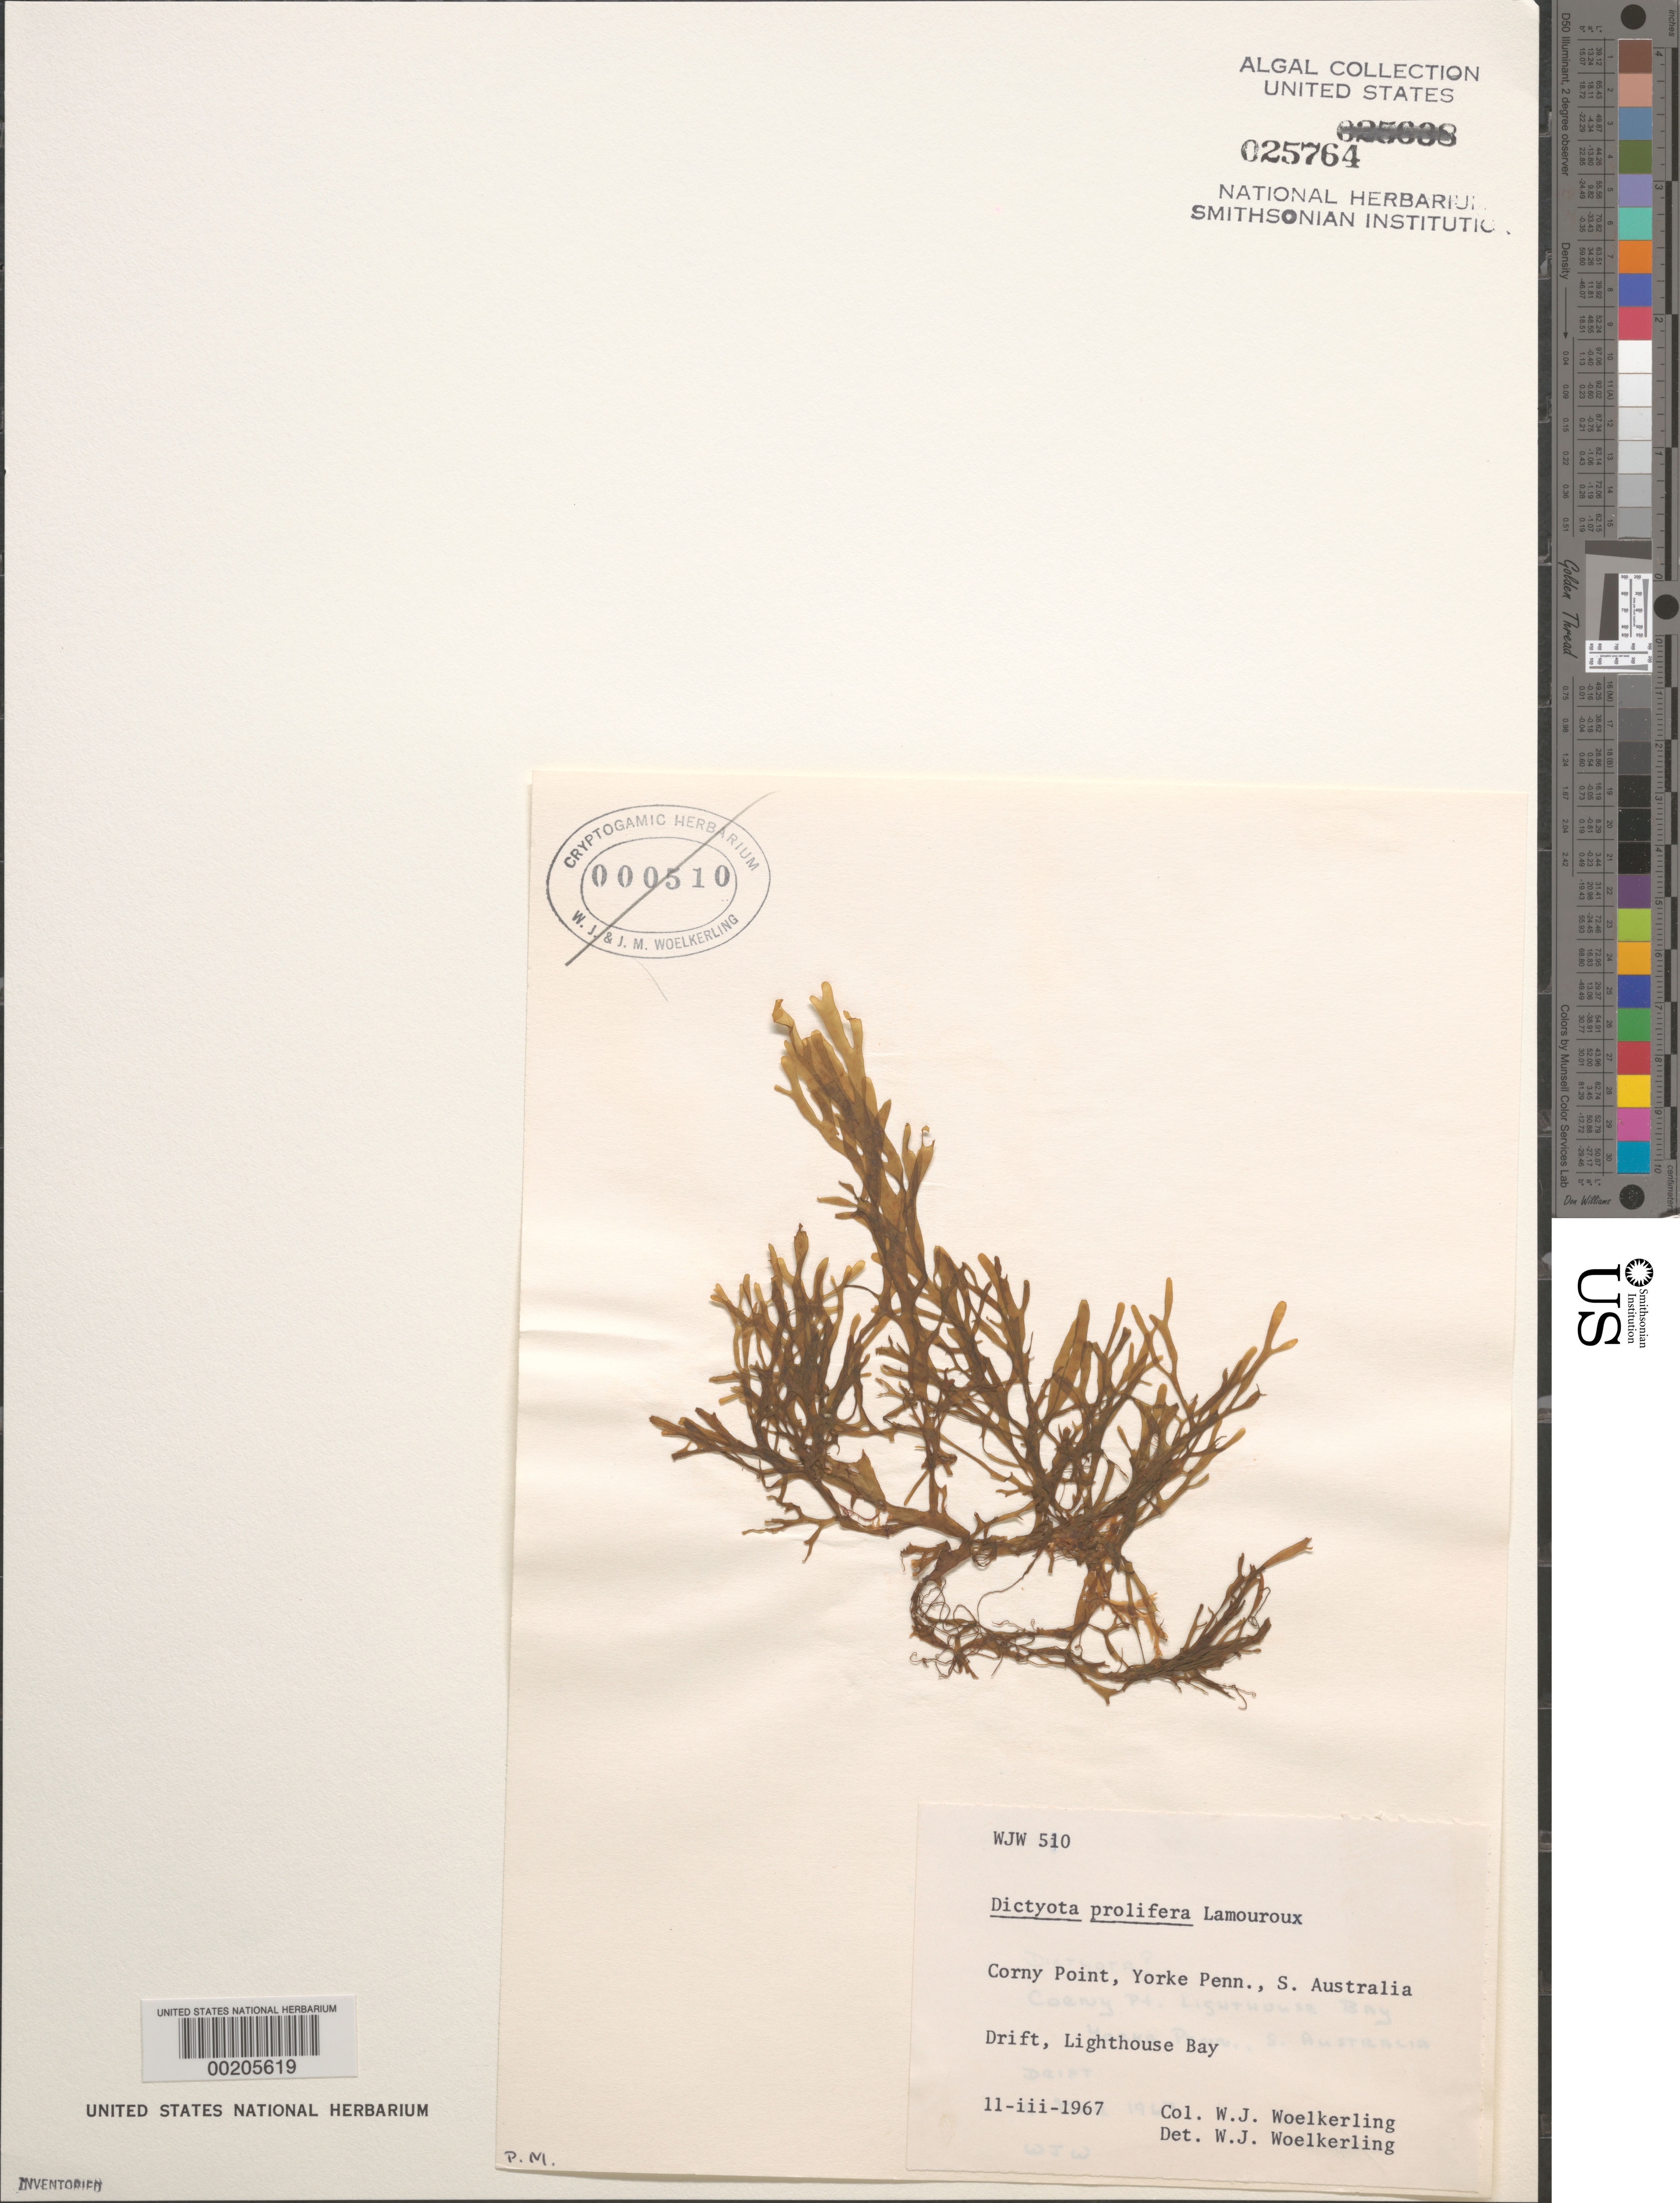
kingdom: Chromista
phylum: Ochrophyta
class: Phaeophyceae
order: Dictyotales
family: Dictyotaceae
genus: Dictyota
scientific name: Dictyota crispata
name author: J.V.Lamouroux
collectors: W. Woelkerling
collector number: WJW 510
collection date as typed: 11 Mar 1967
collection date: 1967-03-11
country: Australia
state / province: South Australia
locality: Corny point, lighthouse bay, yorke peninsula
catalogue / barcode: US 25764